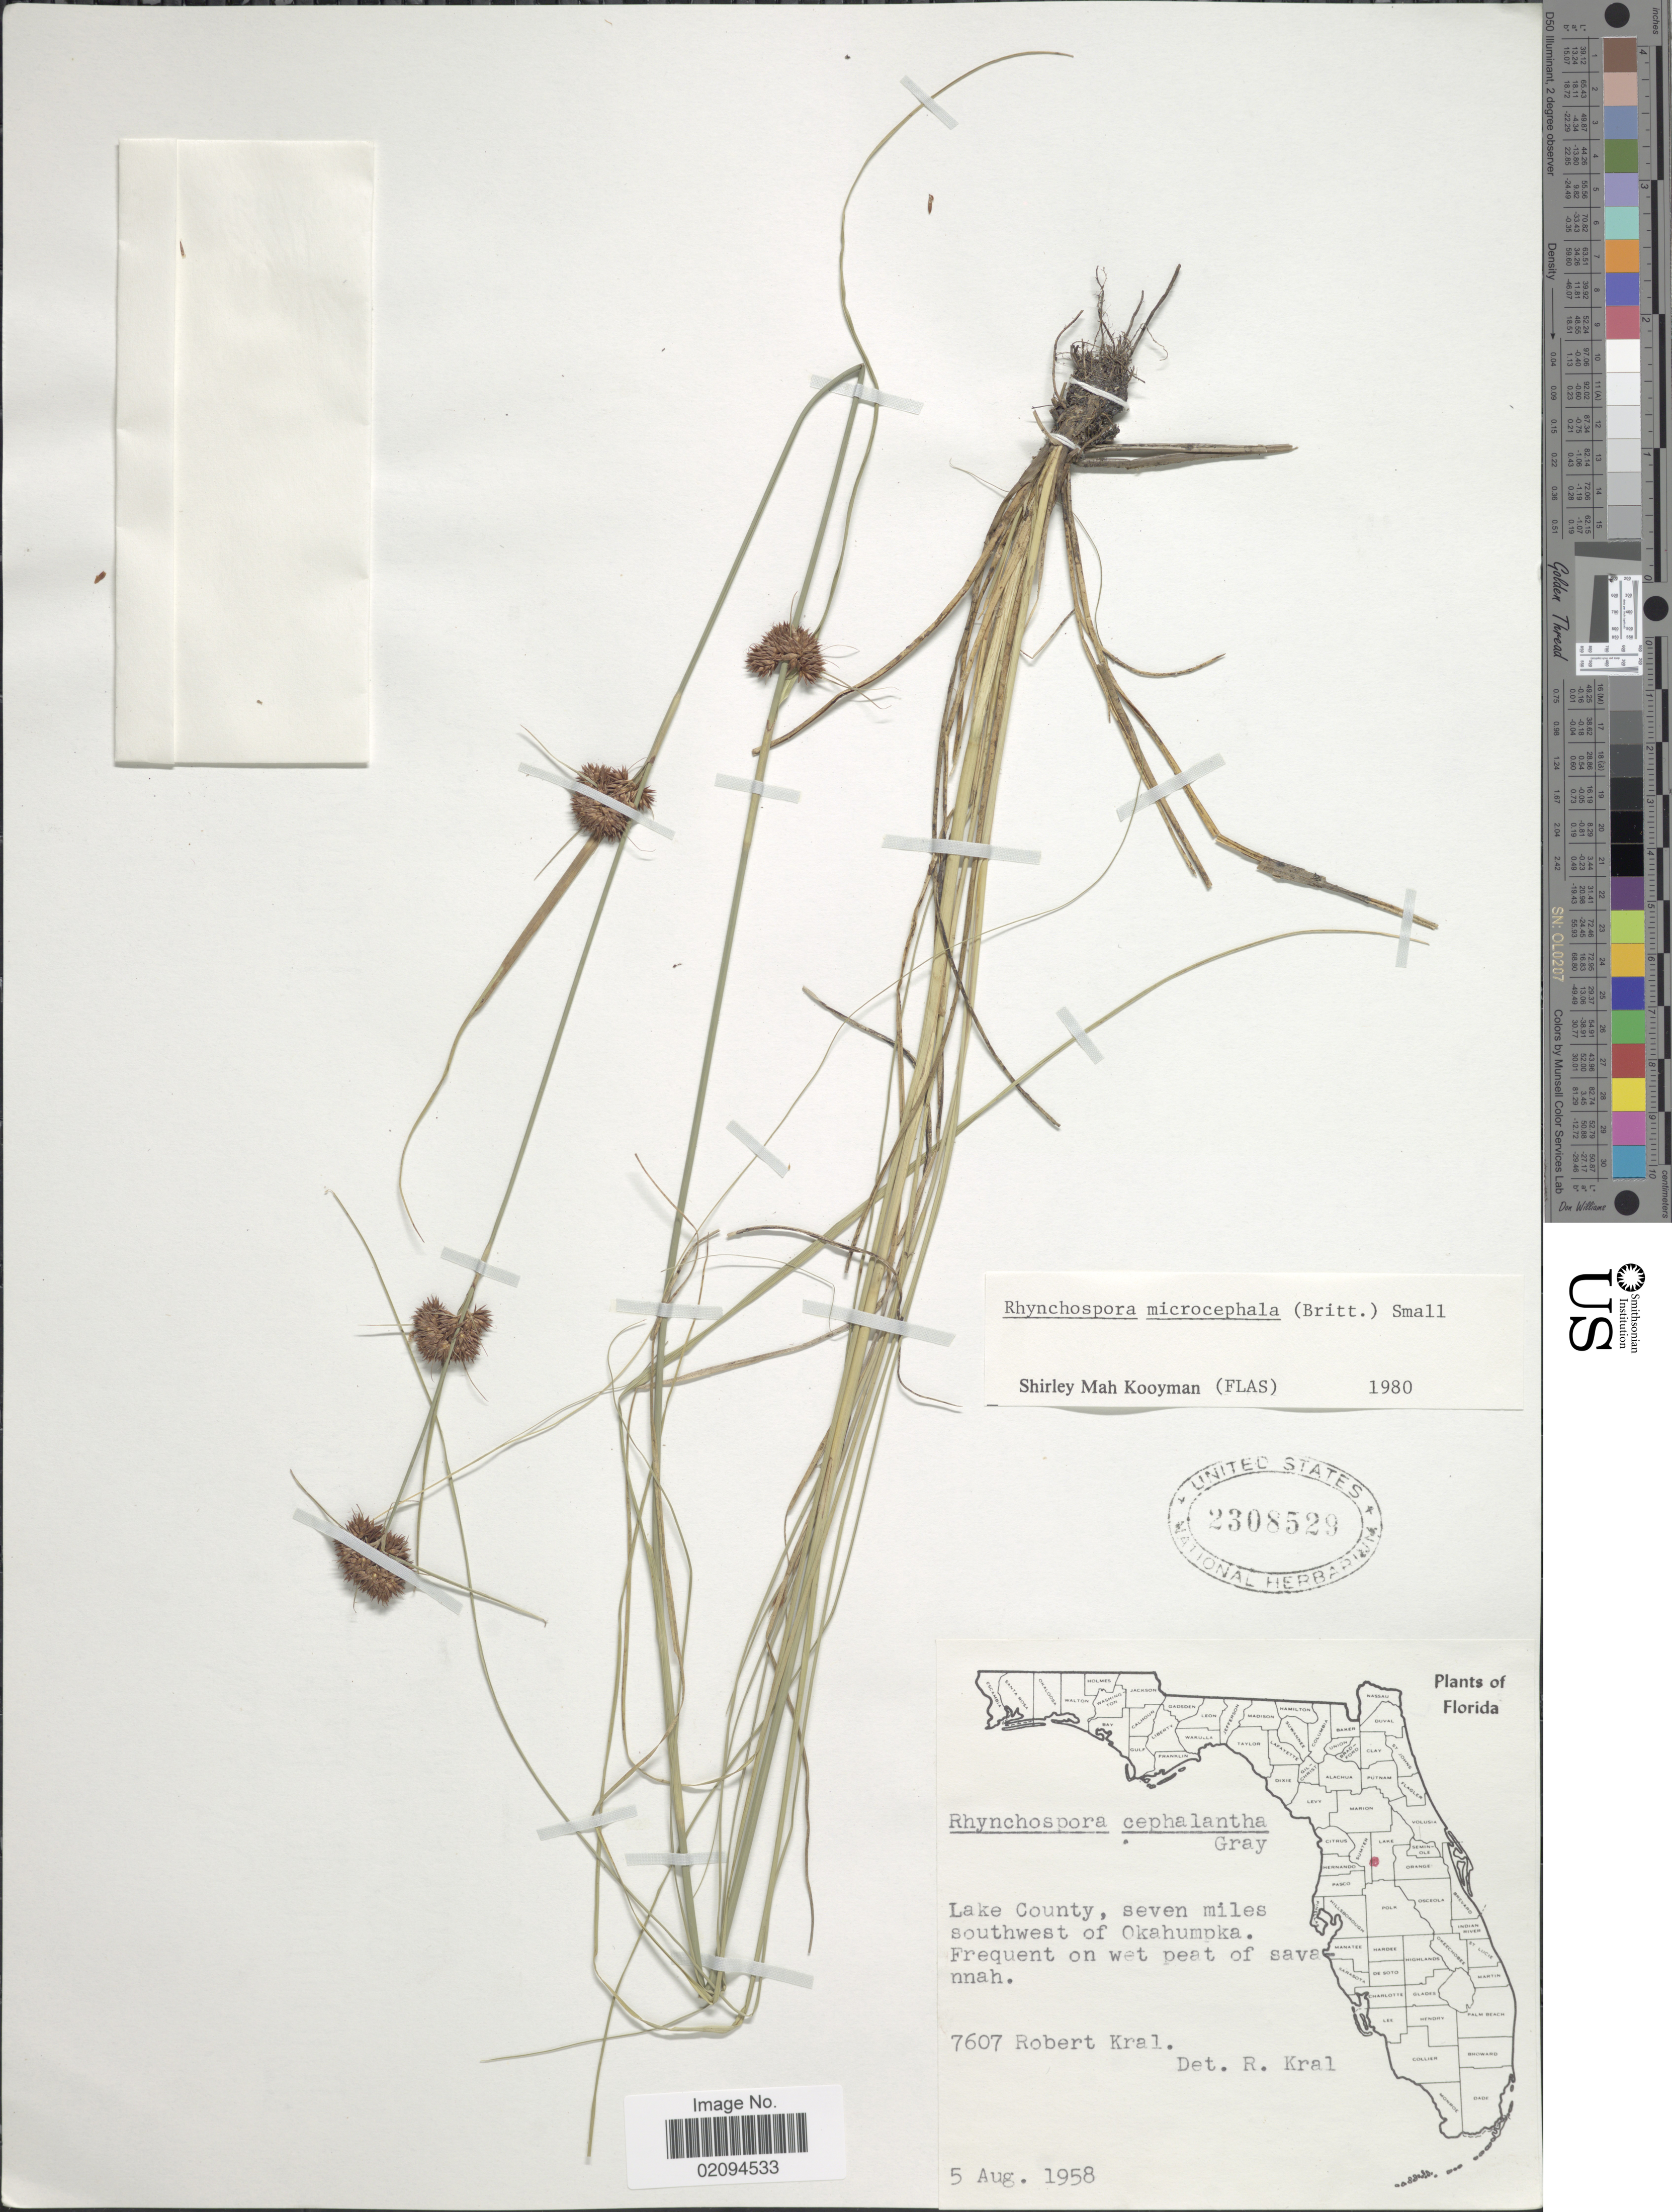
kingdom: Plantae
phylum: Tracheophyta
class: Liliopsida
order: Poales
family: Cyperaceae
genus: Rhynchospora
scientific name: Rhynchospora microcephala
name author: (Britton) Britton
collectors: R. Kral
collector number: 7607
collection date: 1958-08-05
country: United States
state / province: Florida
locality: Lake County, seven miles southwest of Okahumpka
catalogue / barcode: US 2308529